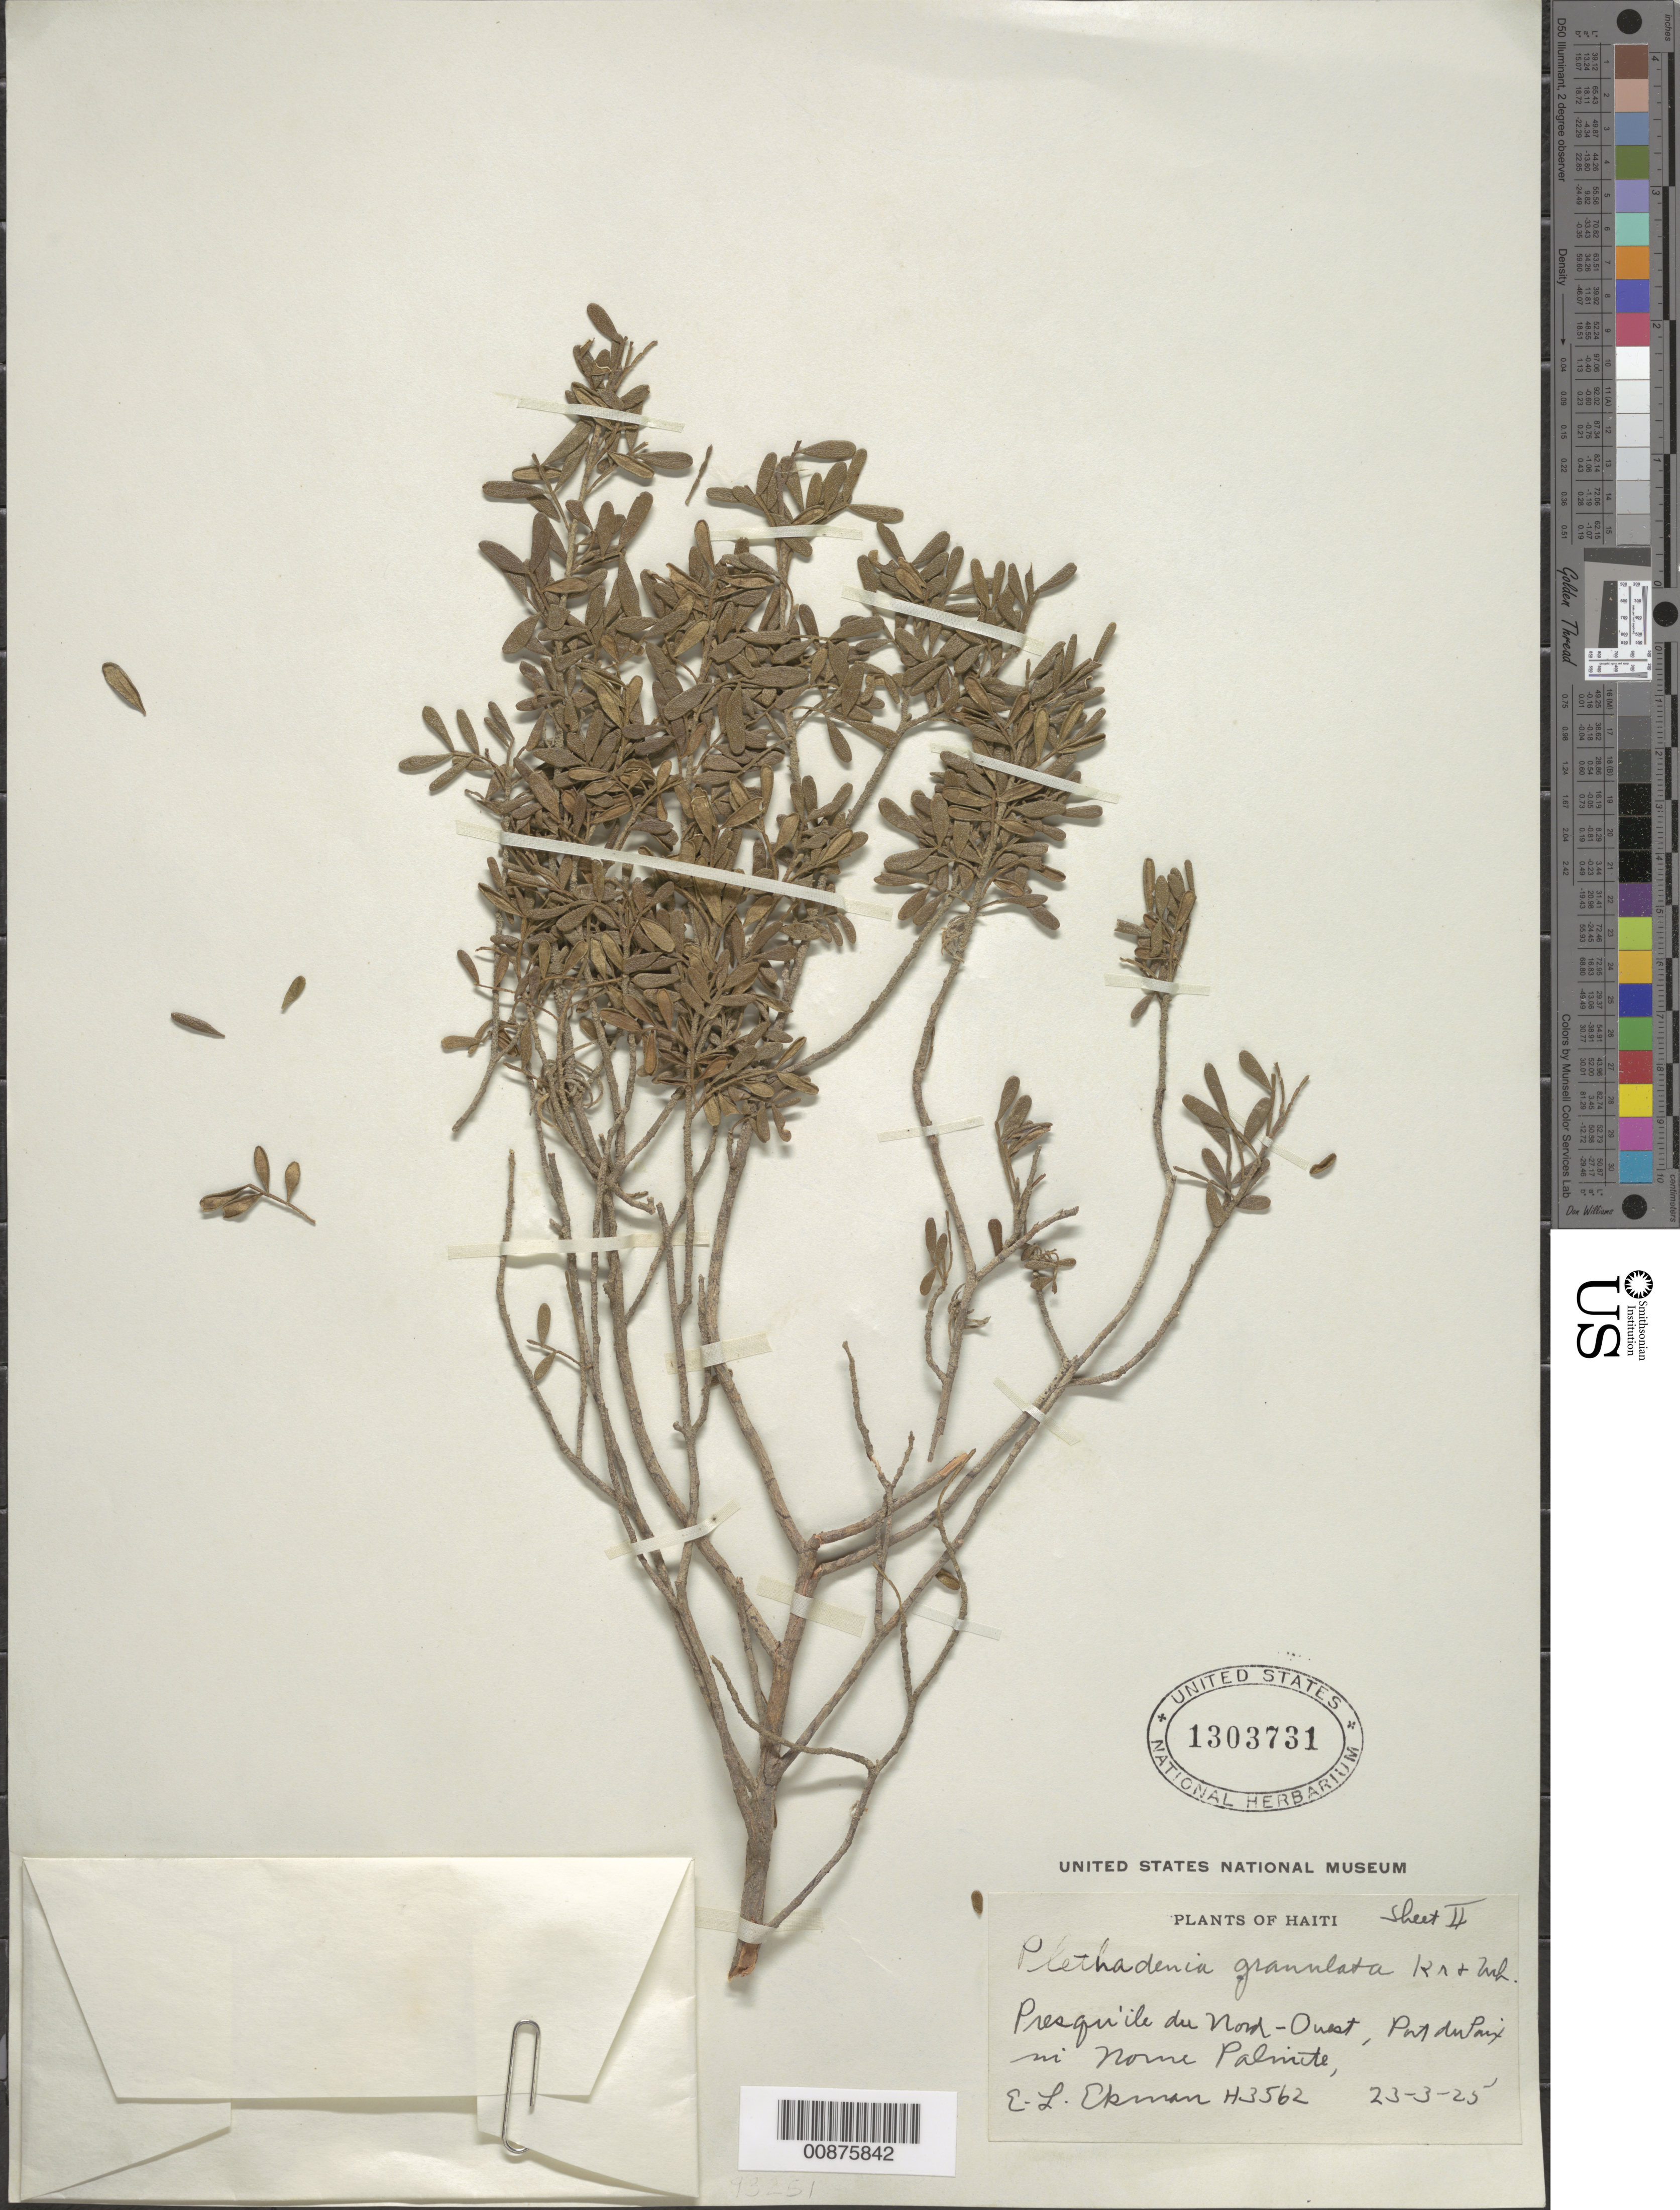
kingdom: Plantae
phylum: Tracheophyta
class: Magnoliopsida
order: Sapindales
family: Rutaceae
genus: Plethadenia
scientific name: Plethadenia granulata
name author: Urb.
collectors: E. L. Ekman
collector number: H 3562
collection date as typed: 23 Mar 1925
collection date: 1925-03-23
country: Haiti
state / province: Nord-Ouest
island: Hispaniola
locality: Port de Paix, in Morne Palmiste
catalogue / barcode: US 1303731